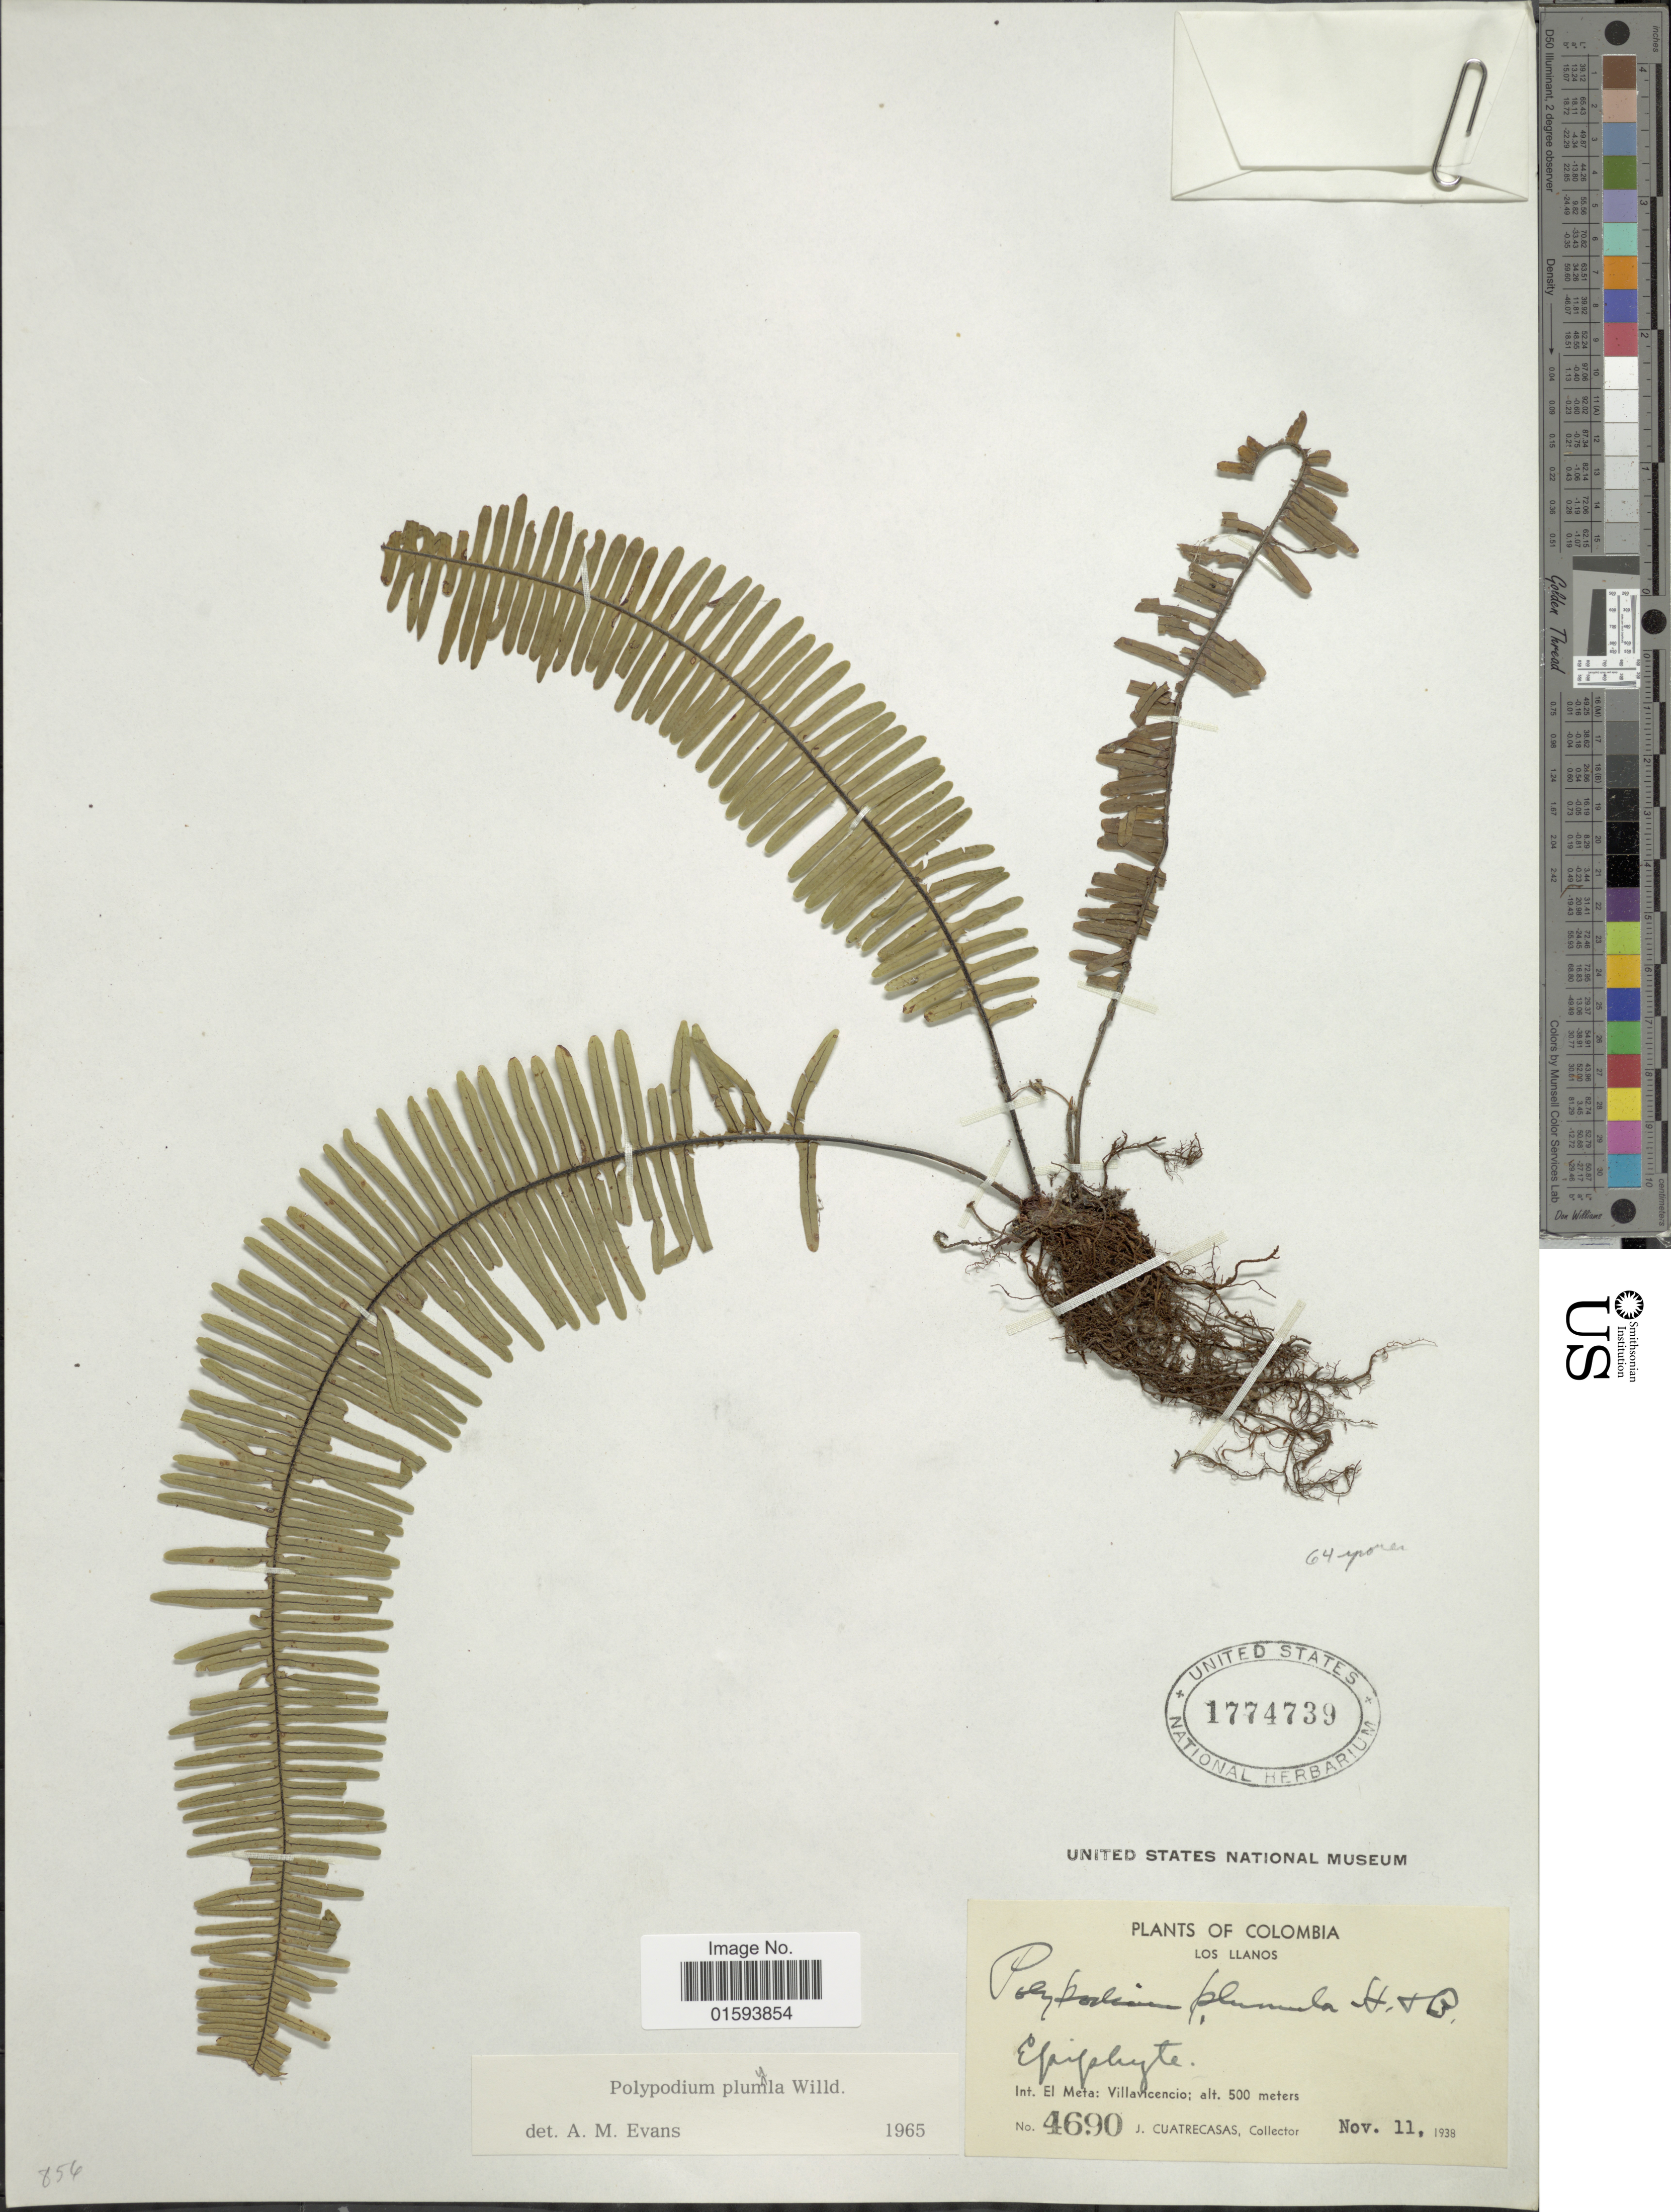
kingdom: Plantae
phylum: Tracheophyta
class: Polypodiopsida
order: Polypodiales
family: Polypodiaceae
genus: Pecluma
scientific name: Pecluma plumula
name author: (Humb. & Bonpl. ex Willd.) M.G. Price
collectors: J. Cuatrecasas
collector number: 4690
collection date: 1938-11-11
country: Colombia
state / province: Meta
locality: Los Llanos, Int. El Meta: Villavicencio.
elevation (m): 500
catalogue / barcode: US 1774739